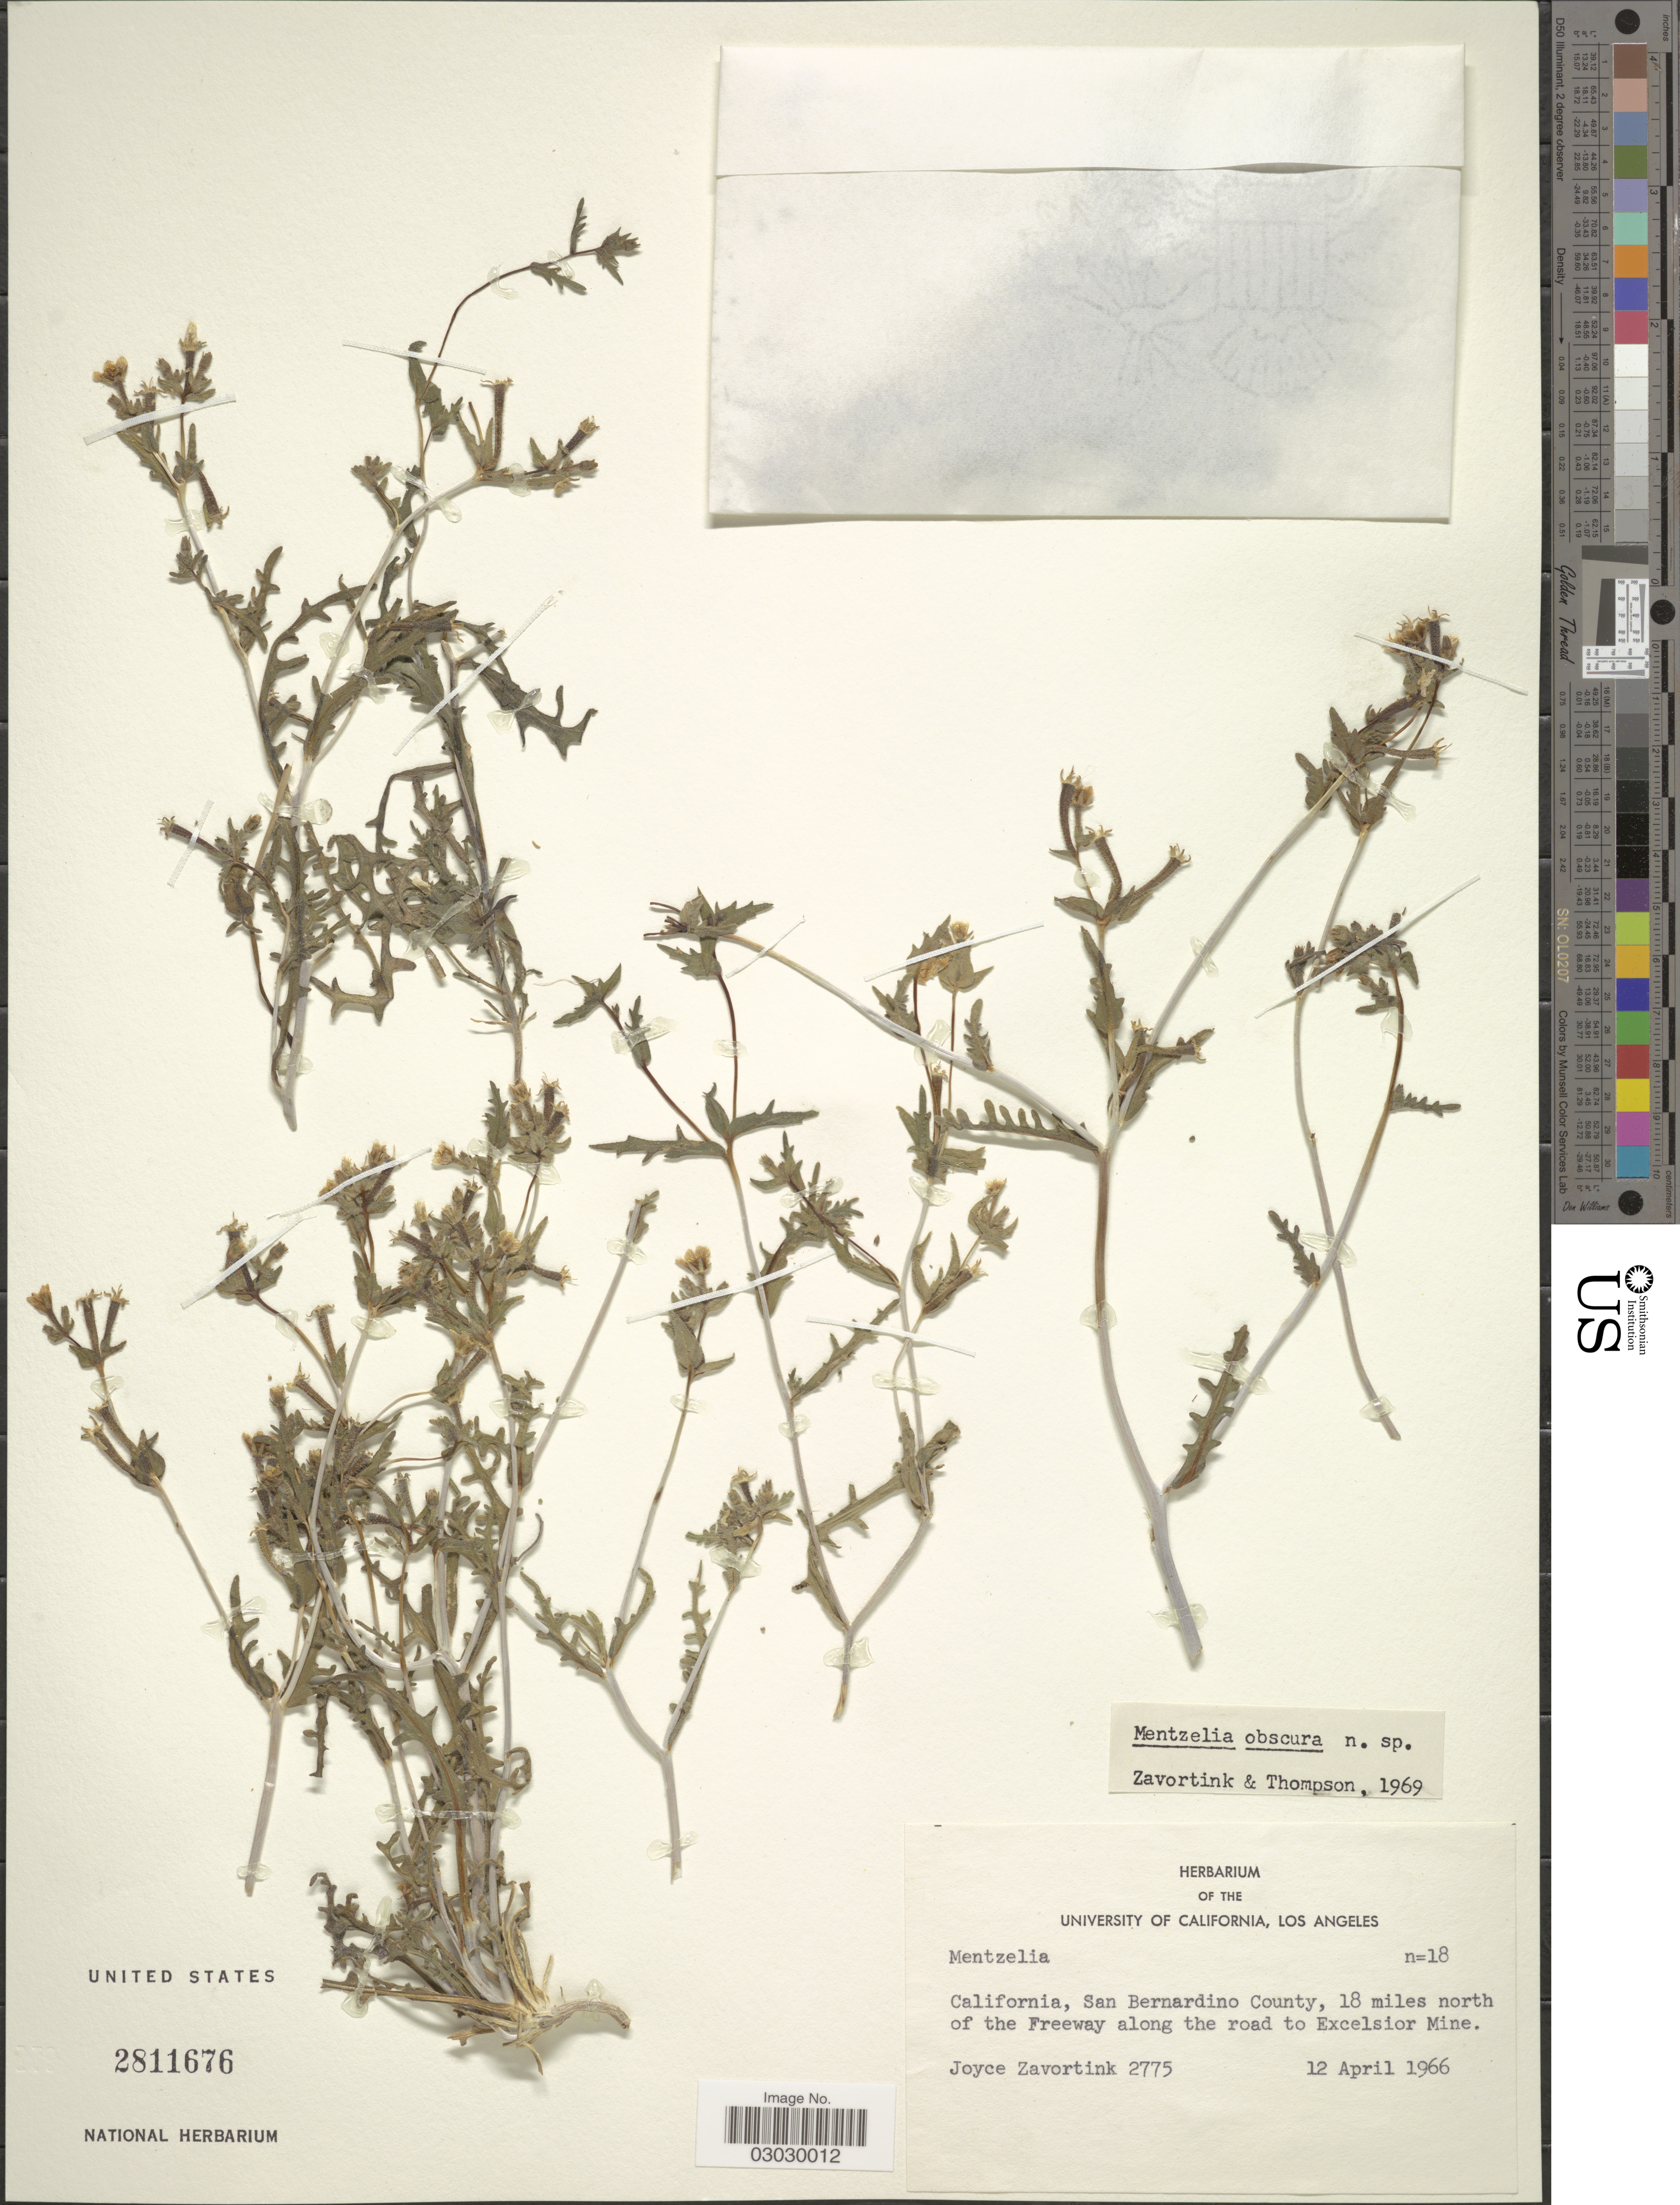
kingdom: Plantae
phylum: Tracheophyta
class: Magnoliopsida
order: Cornales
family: Loasaceae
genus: Mentzelia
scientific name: Mentzelia obscura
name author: H.J. Thomps. & J.E. Roberts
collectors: J. Zavortink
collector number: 2775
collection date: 1966-04-12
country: United States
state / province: California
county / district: San Bernardino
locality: San Bernardino County, 18 miles north of the Freeway along the road to Excelsior Mine.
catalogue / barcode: US 2811676